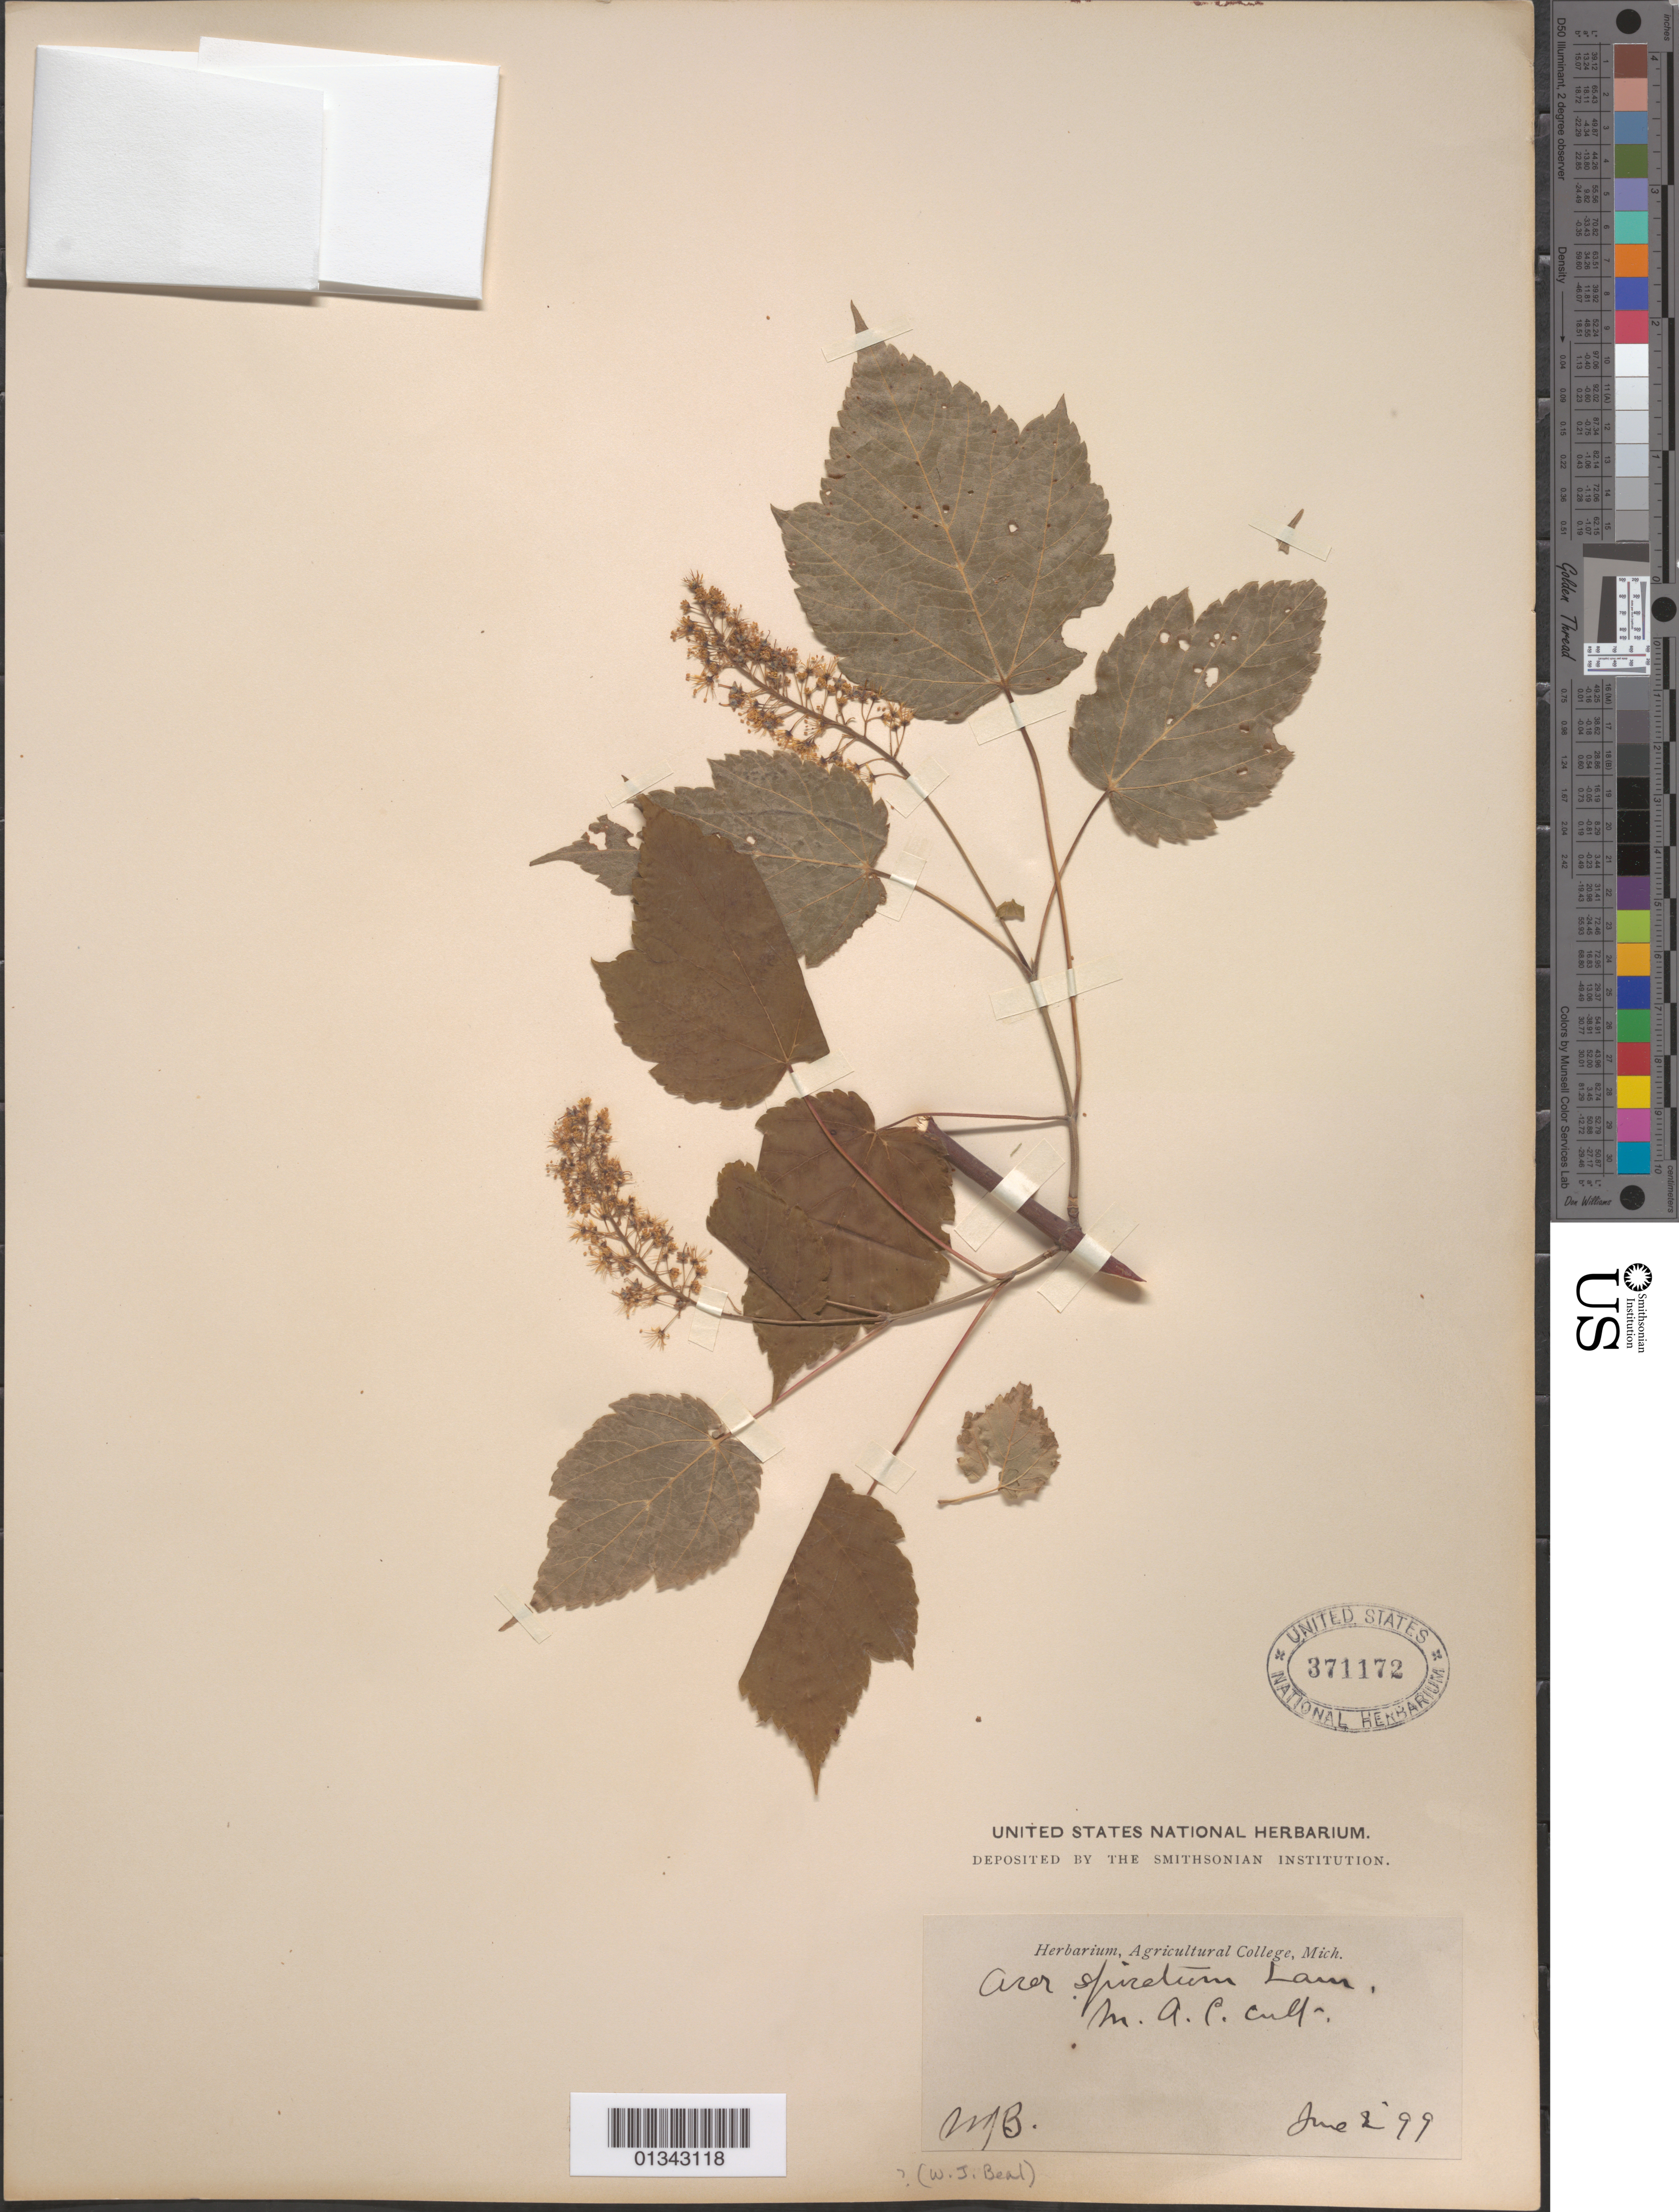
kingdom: Plantae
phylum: Tracheophyta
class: Magnoliopsida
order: Sapindales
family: Sapindaceae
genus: Acer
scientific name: Acer spicatum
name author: Lam.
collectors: W. J. Beal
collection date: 1899-06-02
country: United States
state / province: Michigan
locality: East Lansing [?], Agricultural College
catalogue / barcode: US 371172